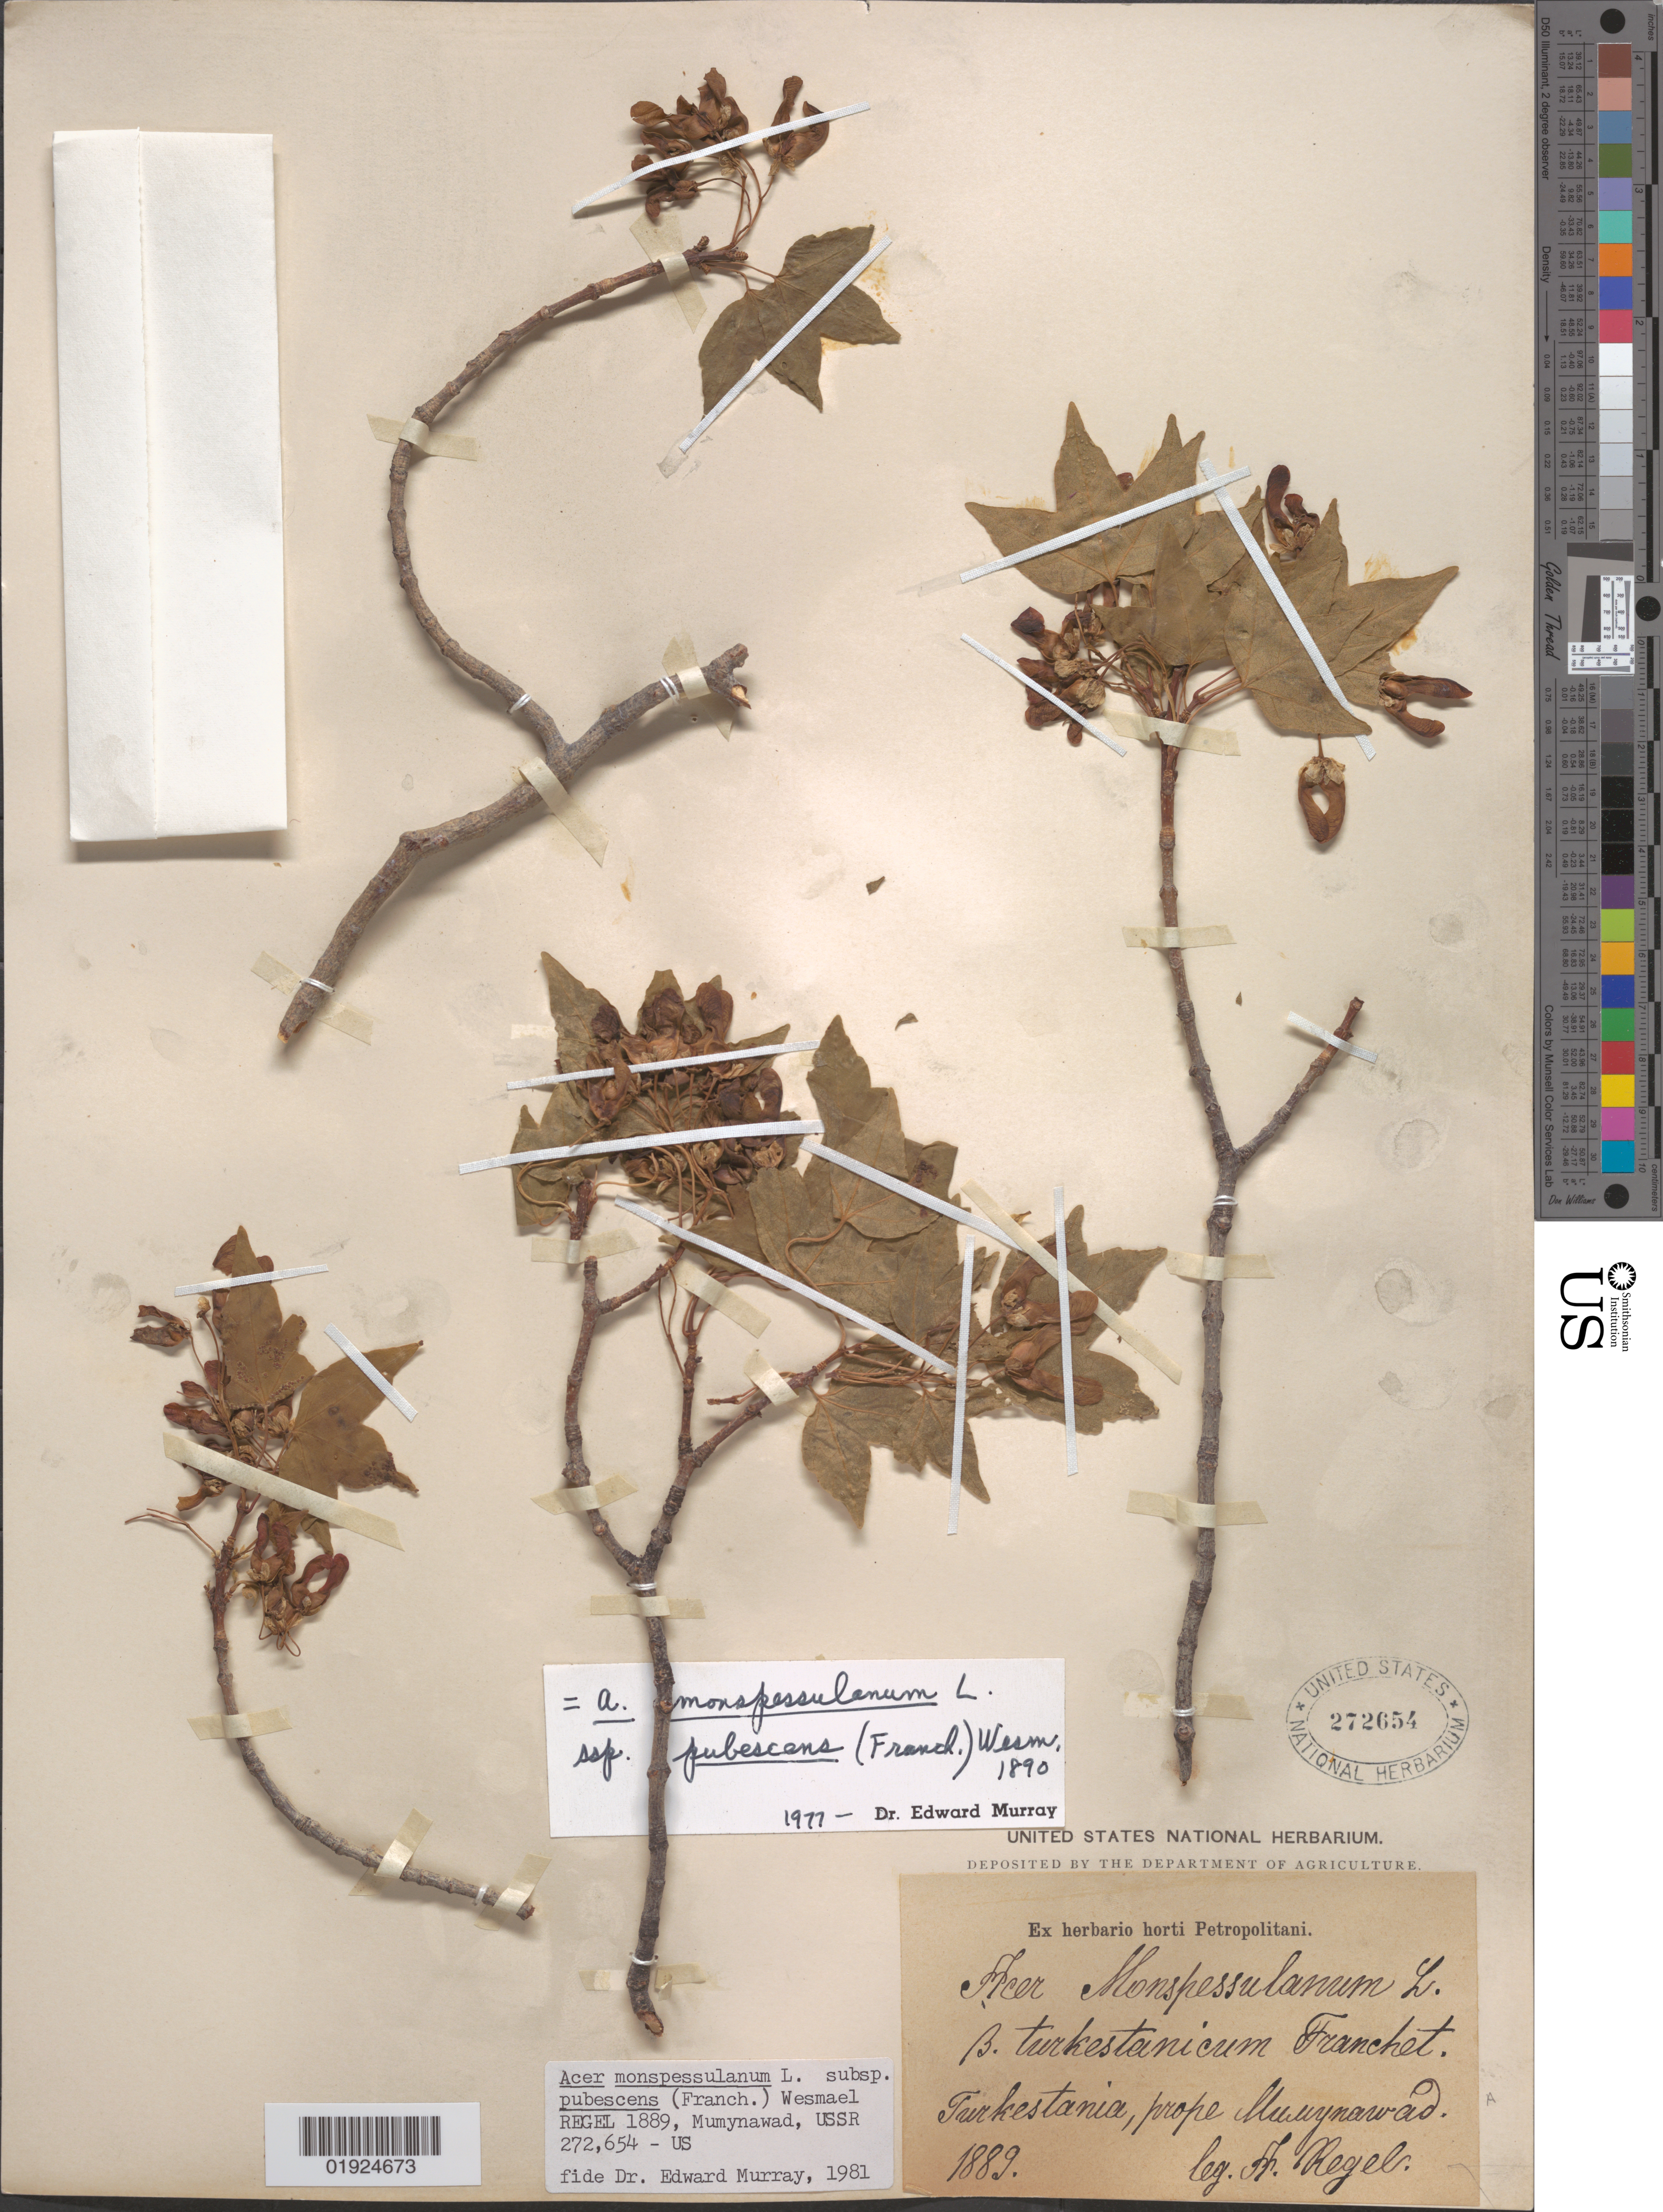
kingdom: Plantae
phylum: Tracheophyta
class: Magnoliopsida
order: Sapindales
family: Sapindaceae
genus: Acer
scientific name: Acer monspessulanum subsp. pubescens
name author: (Franch.) Wesm.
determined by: Murray, Edward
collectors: A. Regel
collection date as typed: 1889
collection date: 1889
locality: Turkestania, prope Mauynawad [?]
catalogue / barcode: US 272654